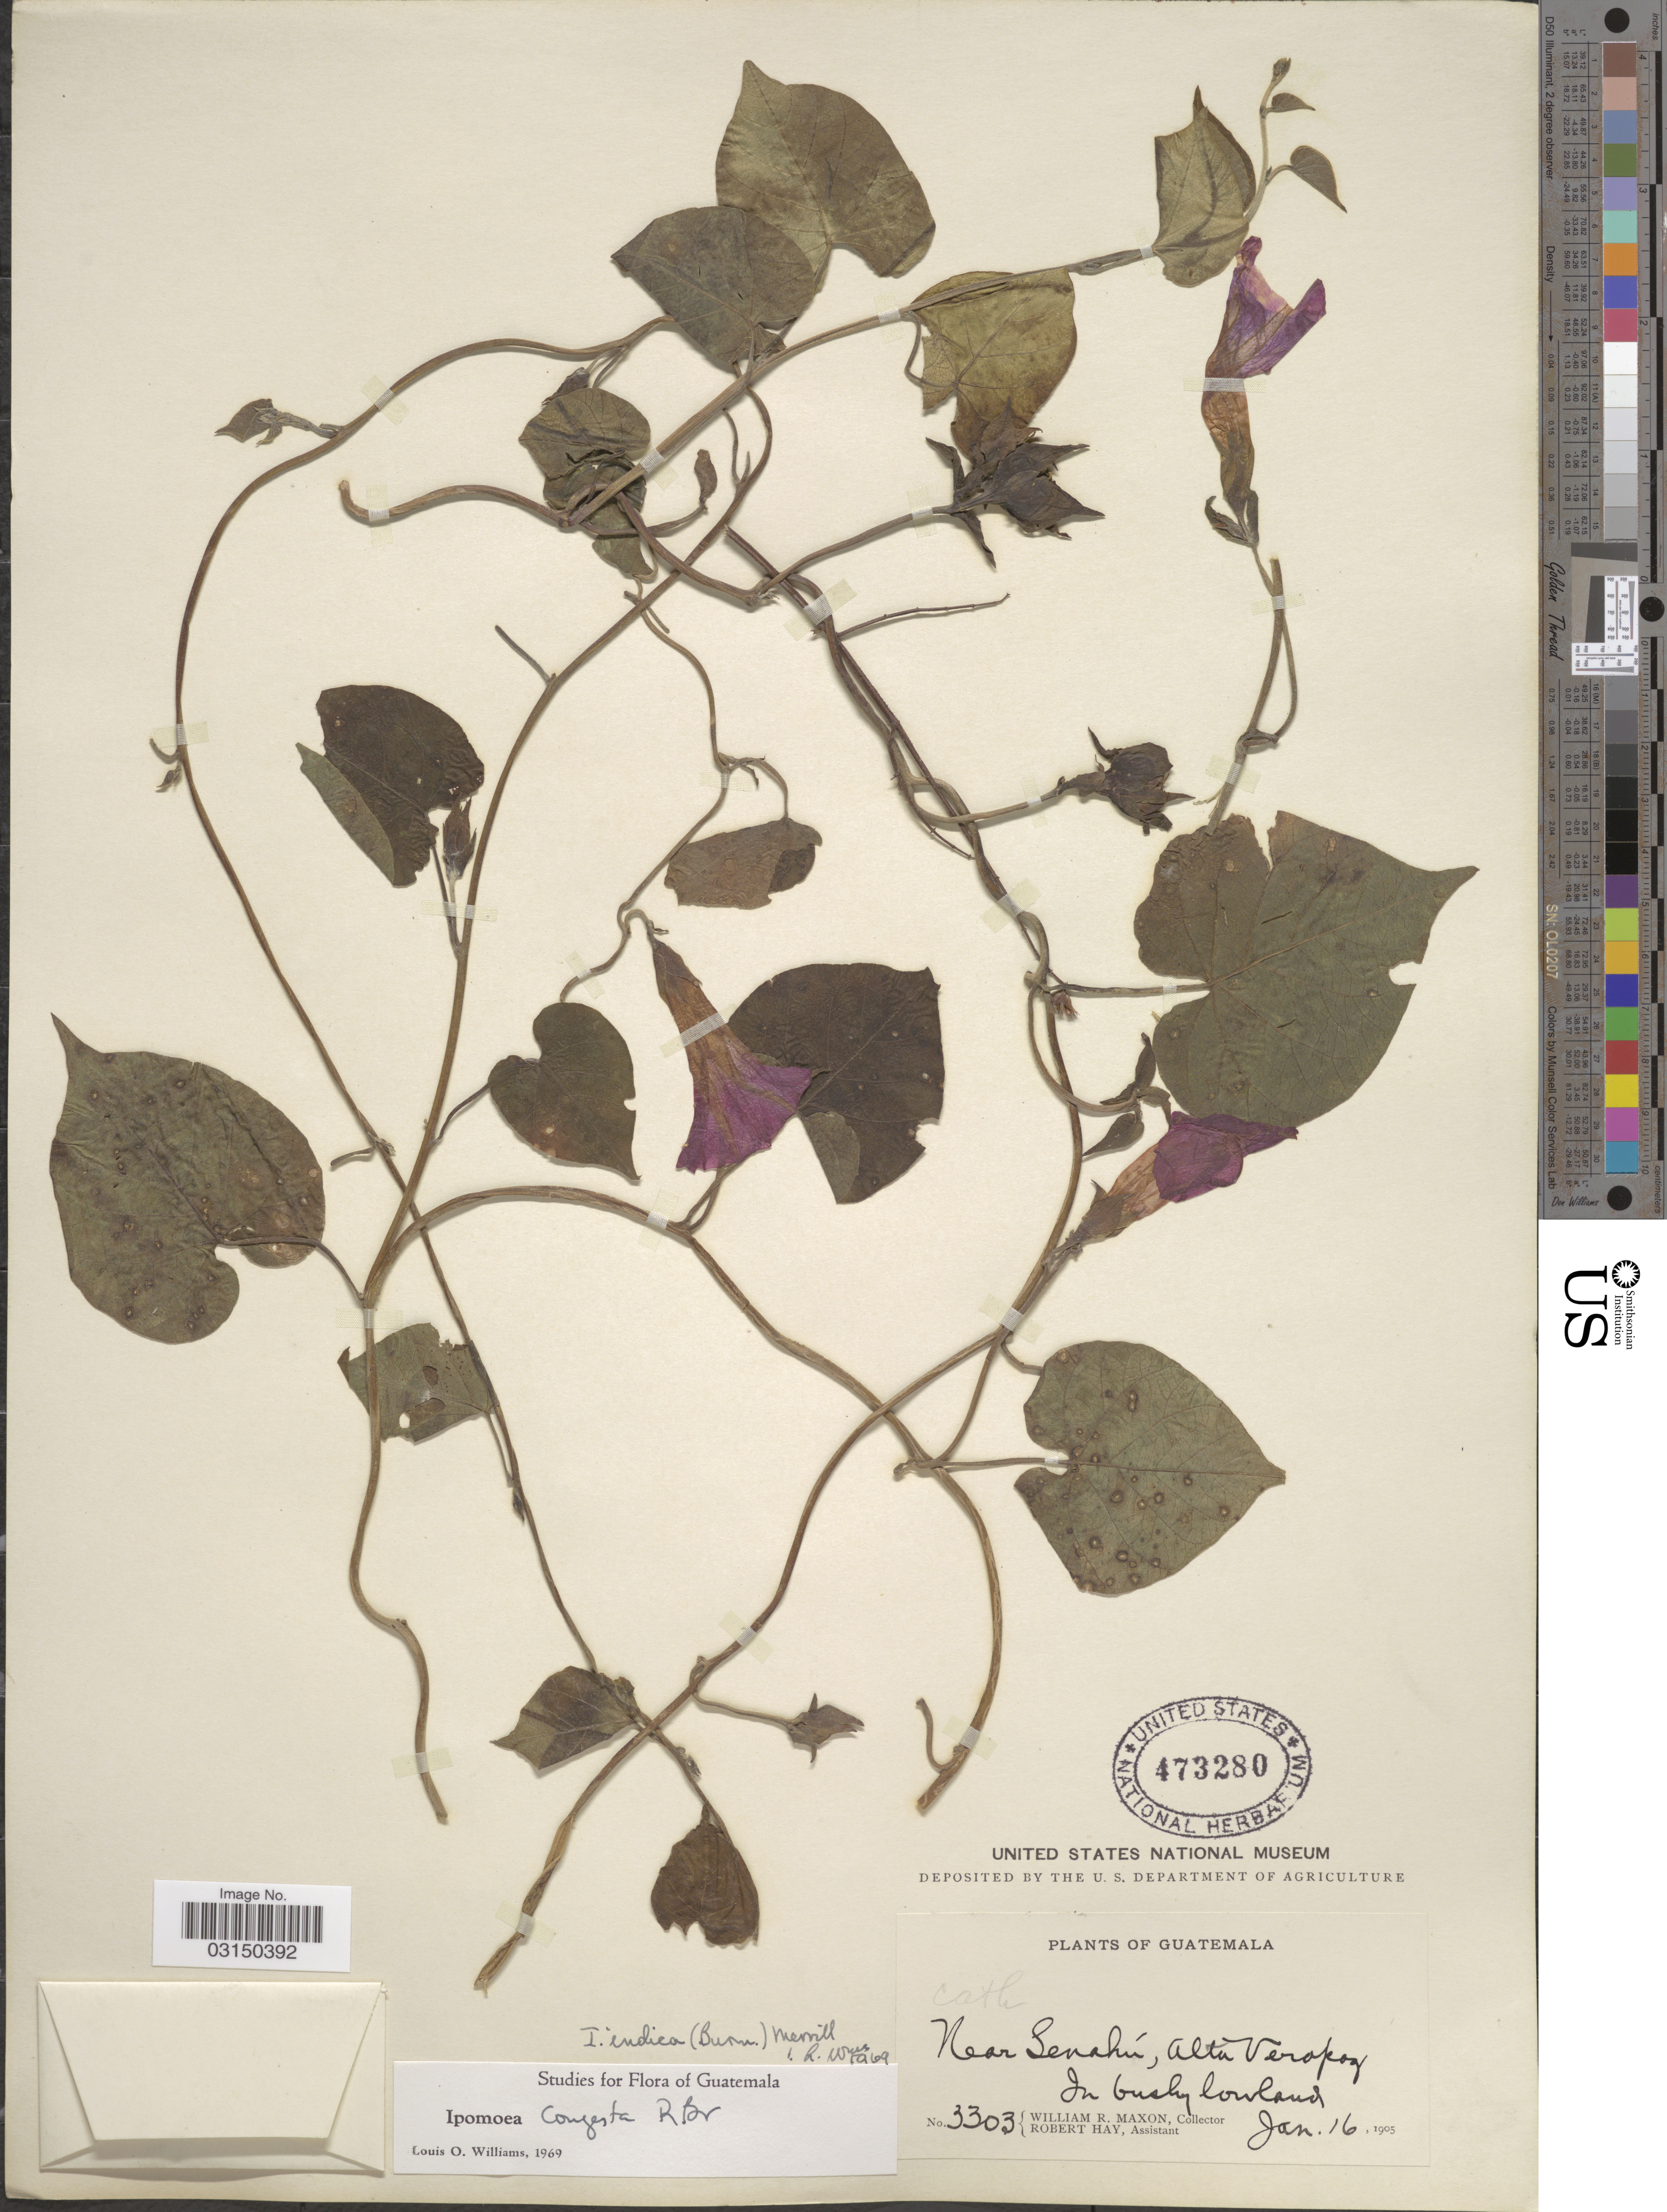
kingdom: Plantae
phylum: Tracheophyta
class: Magnoliopsida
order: Solanales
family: Convolvulaceae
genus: Ipomoea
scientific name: Ipomoea indica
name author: (Burm.) Merr.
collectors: W. R. Maxon & R. Hay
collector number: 3303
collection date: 1905-01-16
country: Guatemala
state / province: Alta Verapaz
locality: Near Senahú, Alta Verapaz.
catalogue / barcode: US 473280